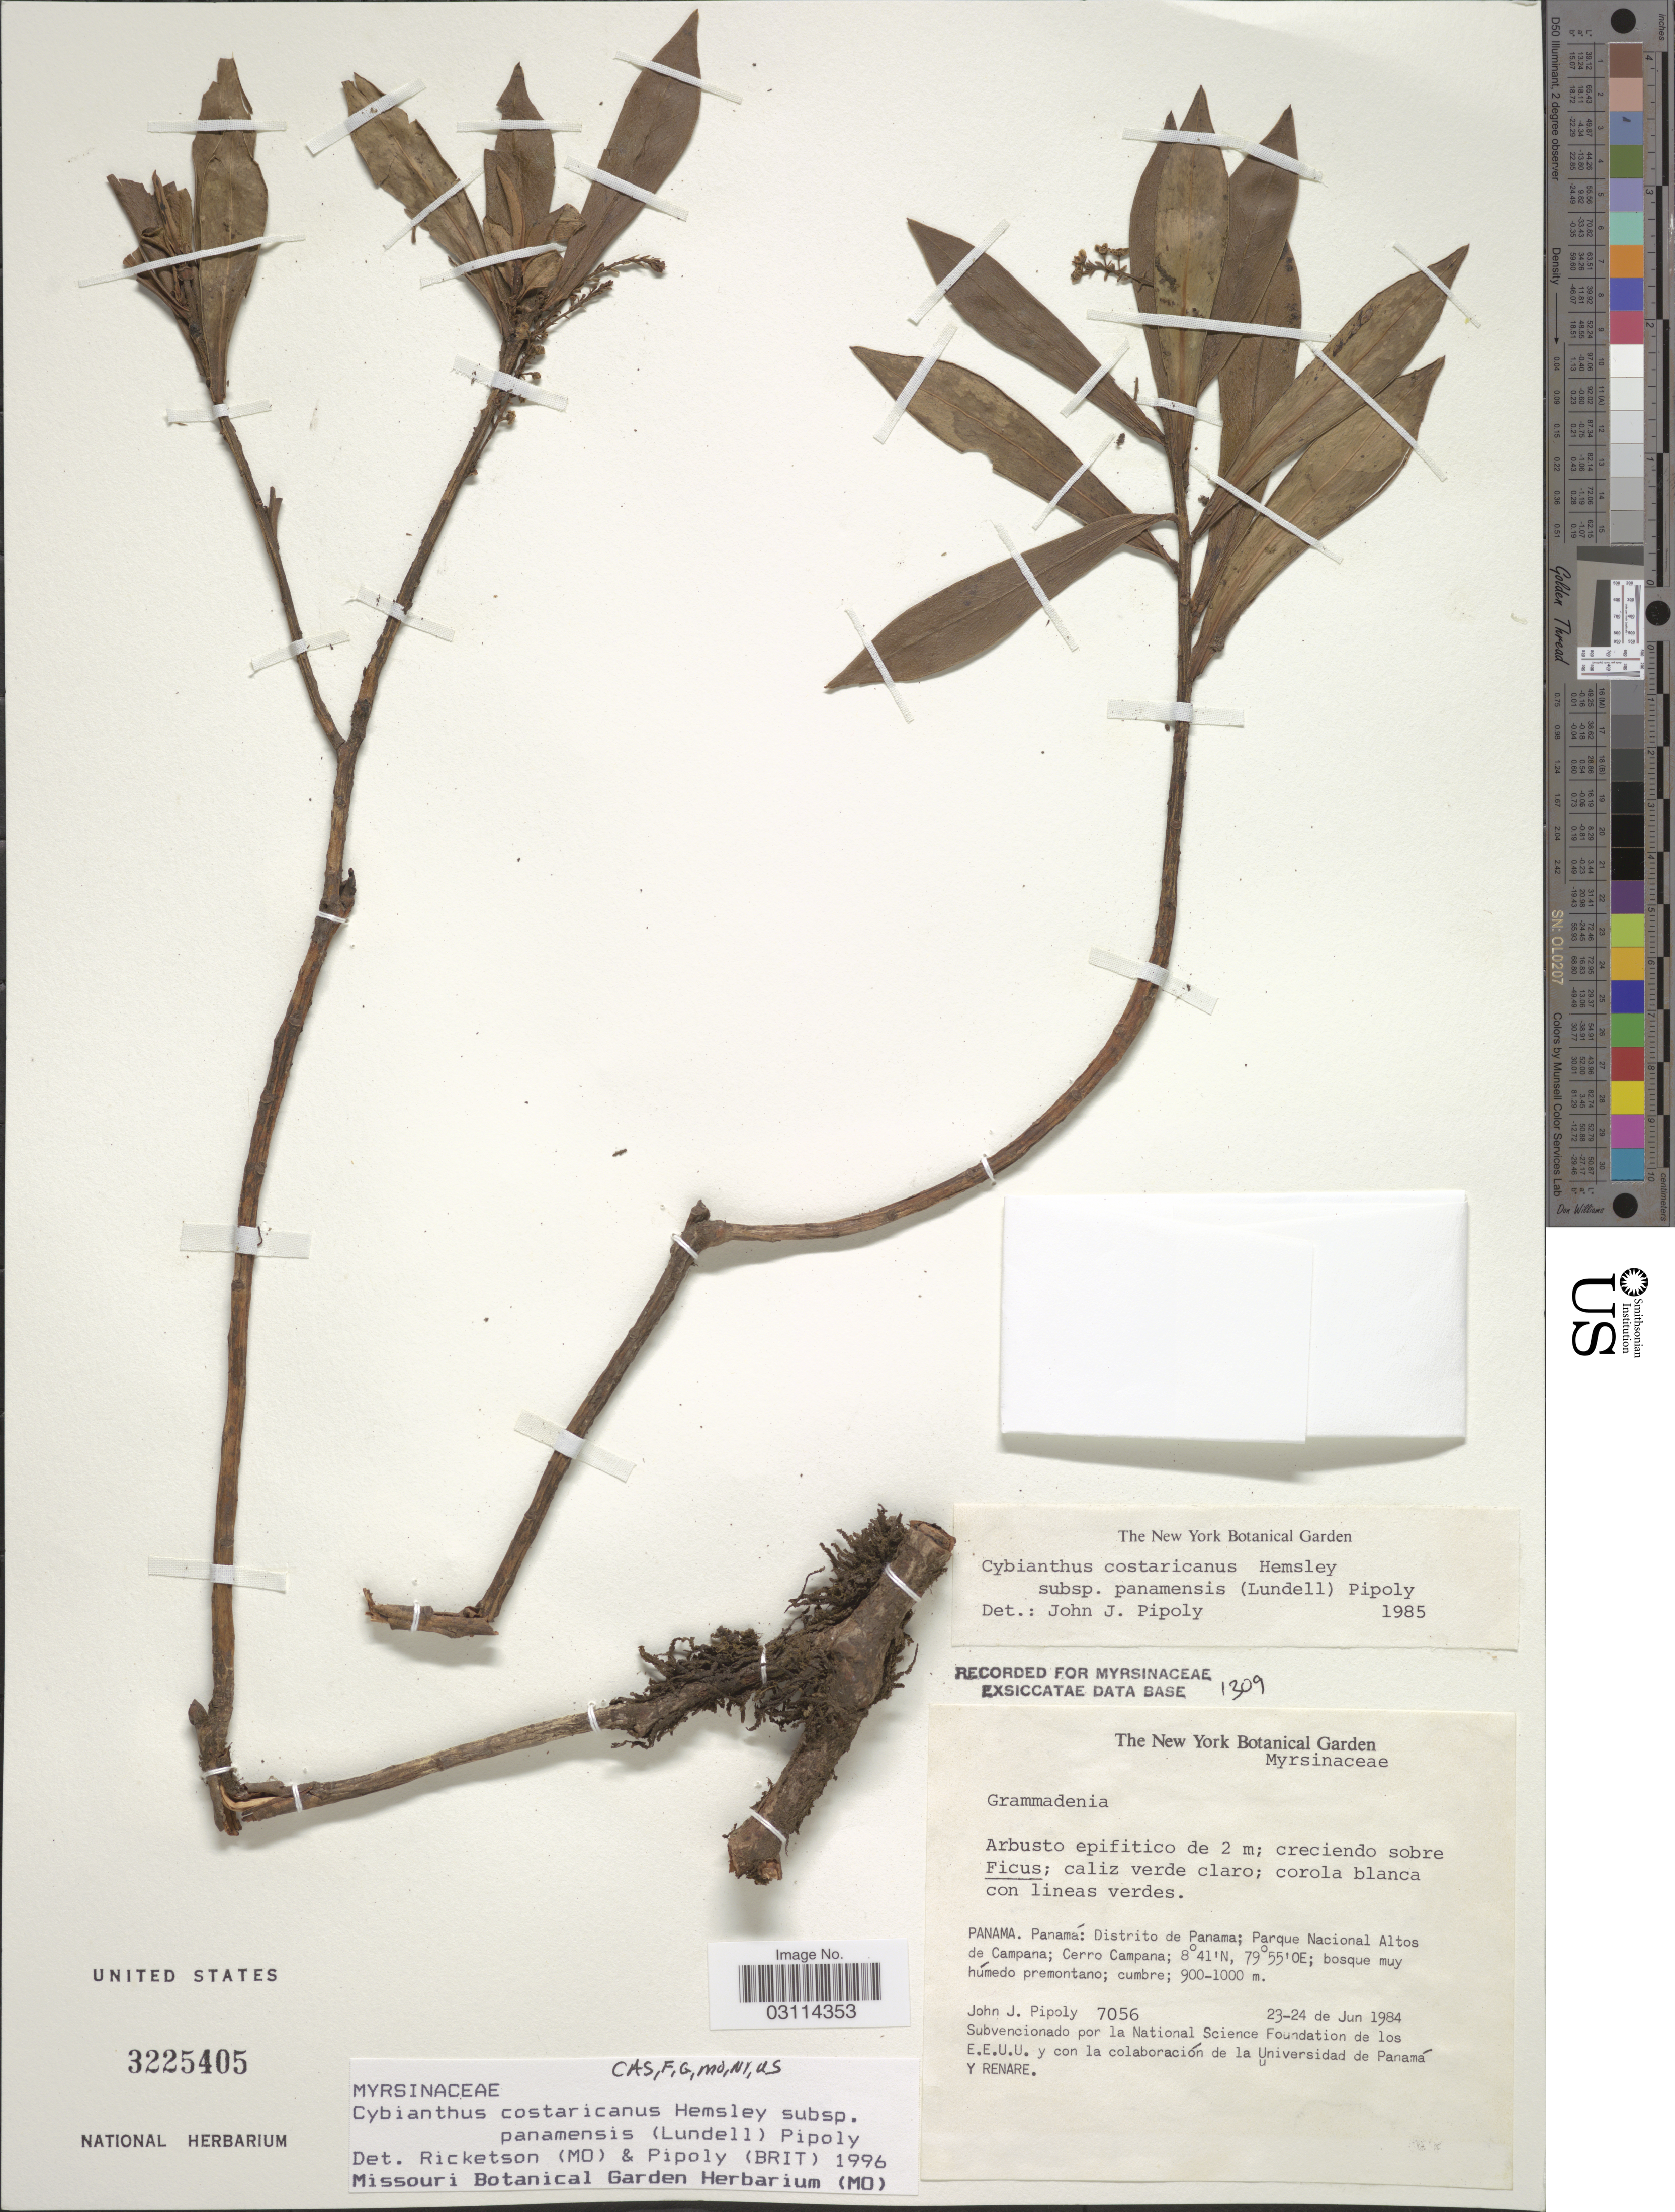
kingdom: Plantae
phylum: Tracheophyta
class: Magnoliopsida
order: Ericales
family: Primulaceae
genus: Cybianthus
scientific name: Cybianthus costaricanus subsp. panamensis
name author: (Lundell) Pipoly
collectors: J. J. Pipoly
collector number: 7056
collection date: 1984-06-23/1984-06-24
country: Panama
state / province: Panamá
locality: Distrito de Panamá: Parque Nacional Altos de Campana; Cerro Campana; bosque muy húmedo premontano.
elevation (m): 900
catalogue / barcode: US 3225405